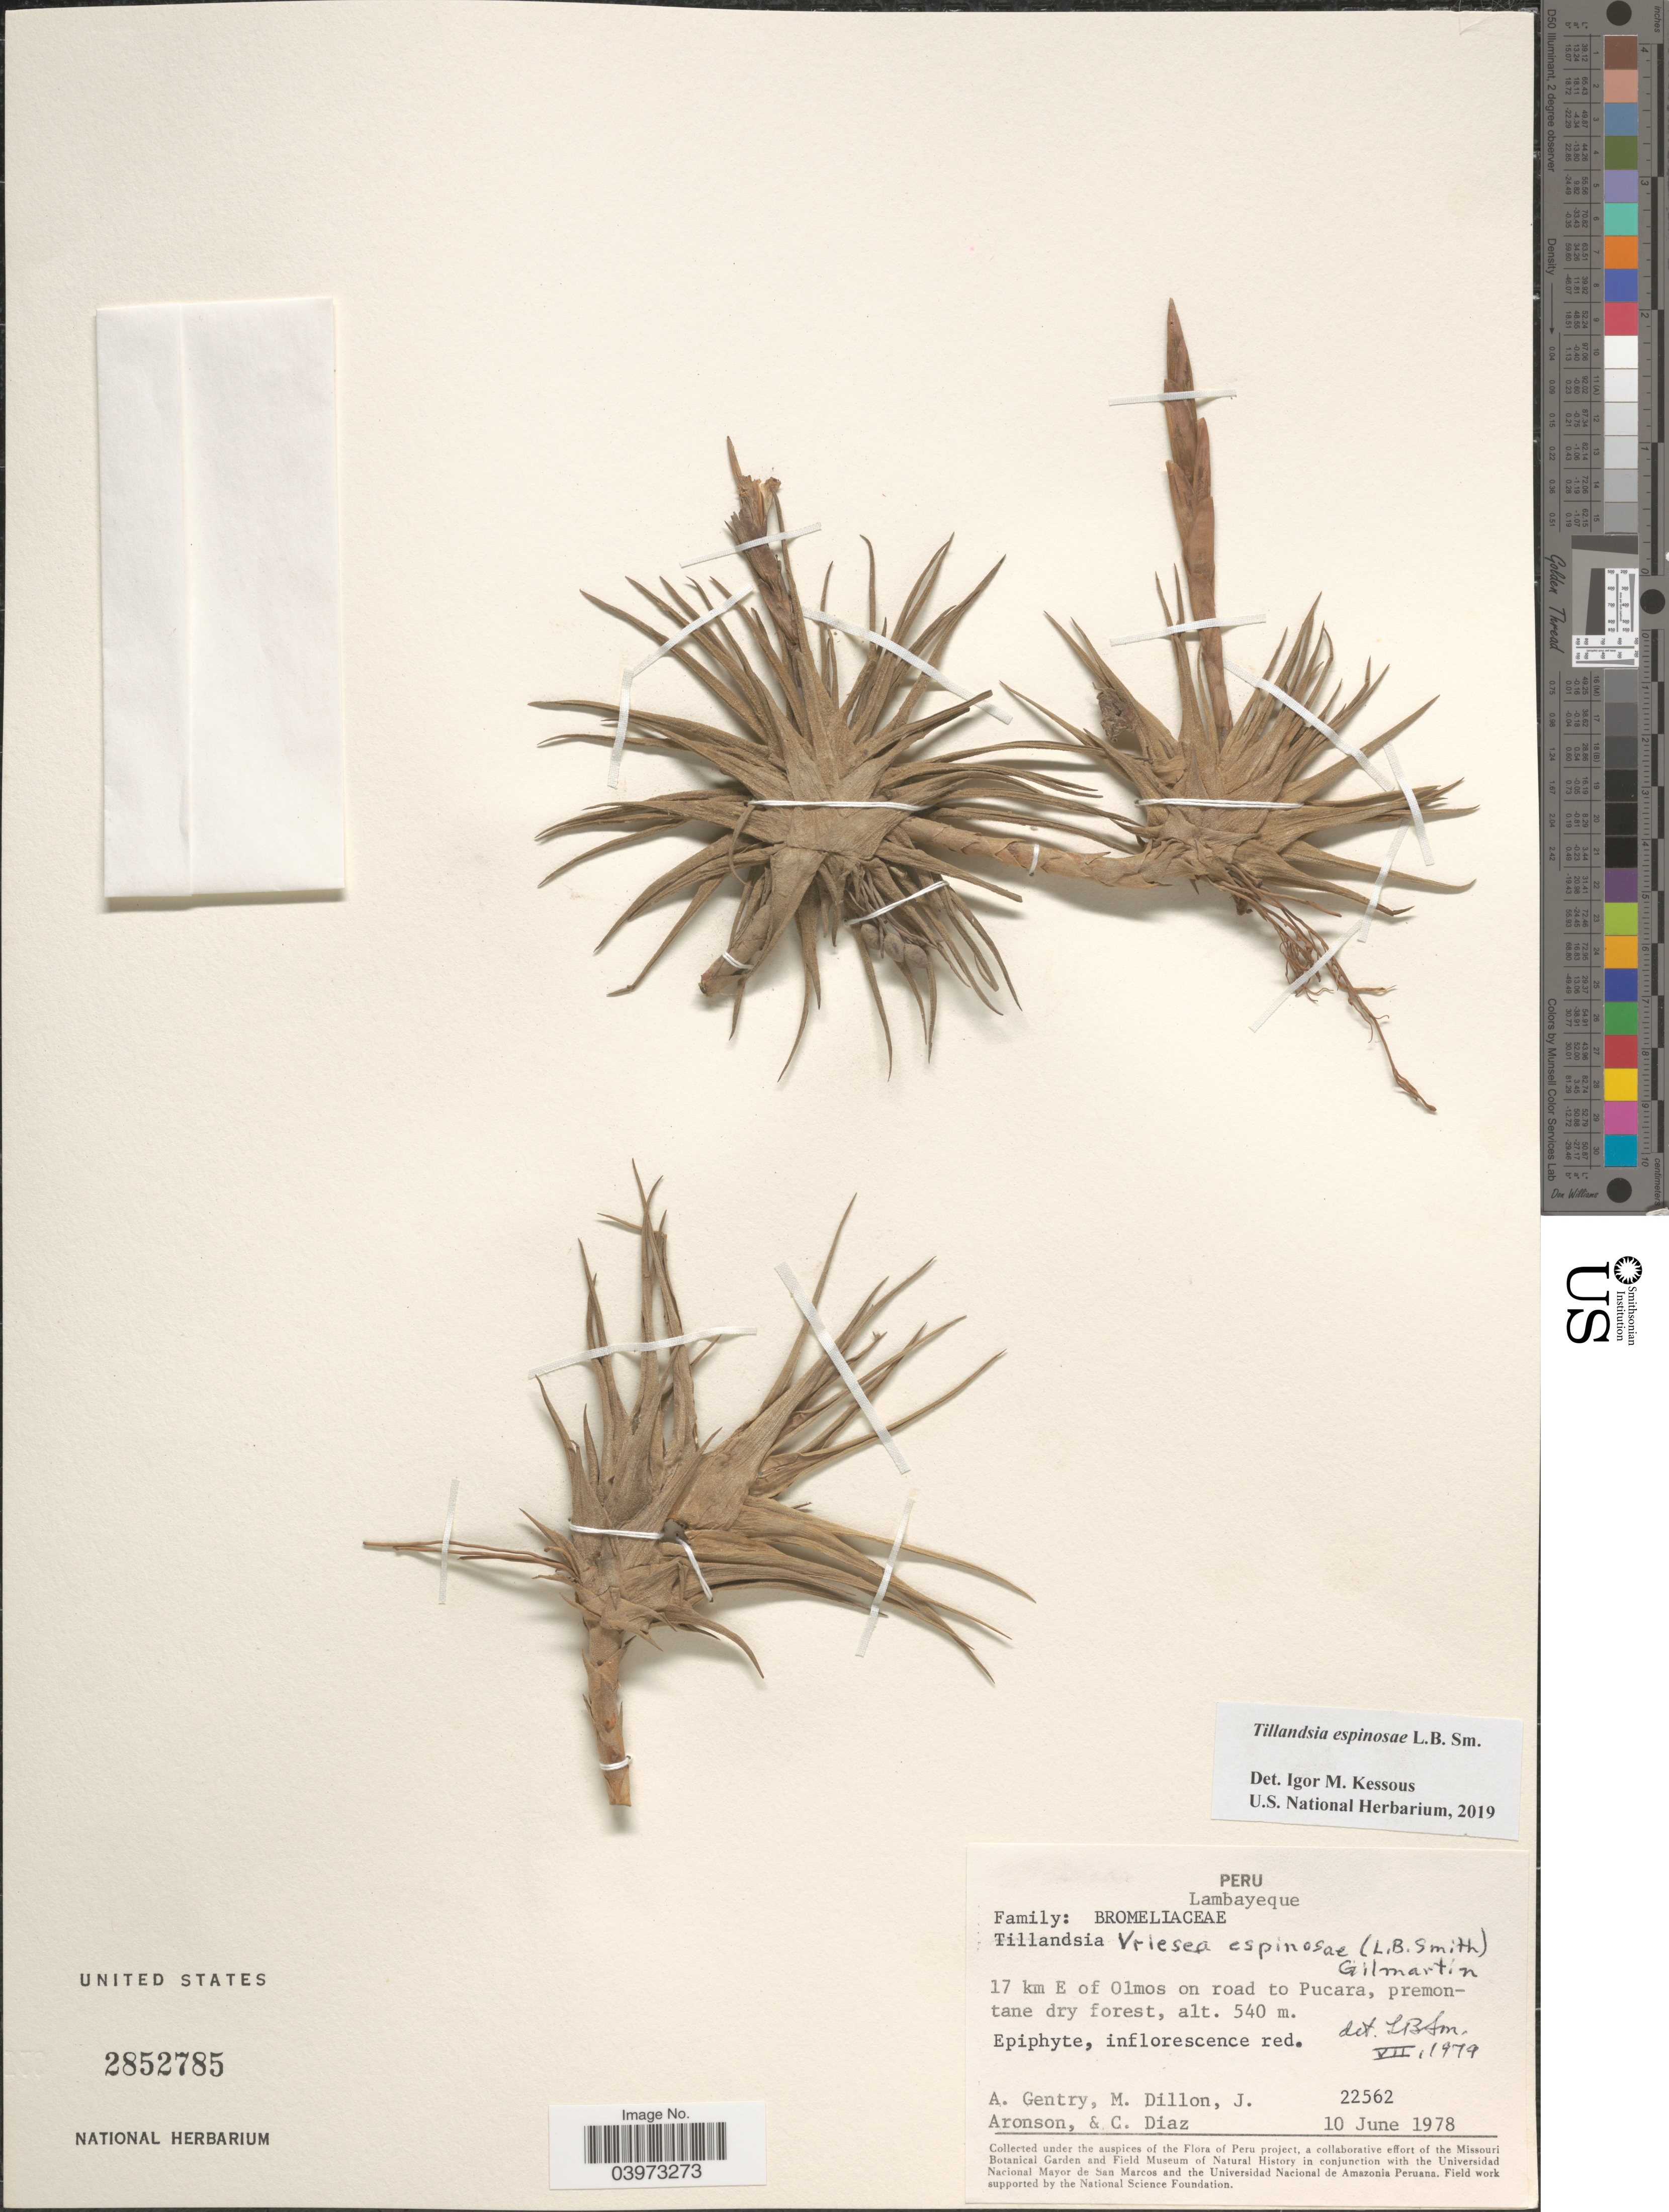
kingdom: Plantae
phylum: Tracheophyta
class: Liliopsida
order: Poales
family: Bromeliaceae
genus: Tillandsia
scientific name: Tillandsia espinosae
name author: L.B. Sm.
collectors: A. H. Gentry, M. O. Dillon, J. Aronson & C. Díaz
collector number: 22562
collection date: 1978-06-10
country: Peru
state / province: Lambayeque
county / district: Lambayeque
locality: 17 km E of Olmos on road to Pucara. Olmos Dist.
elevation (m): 540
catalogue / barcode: US 2852785